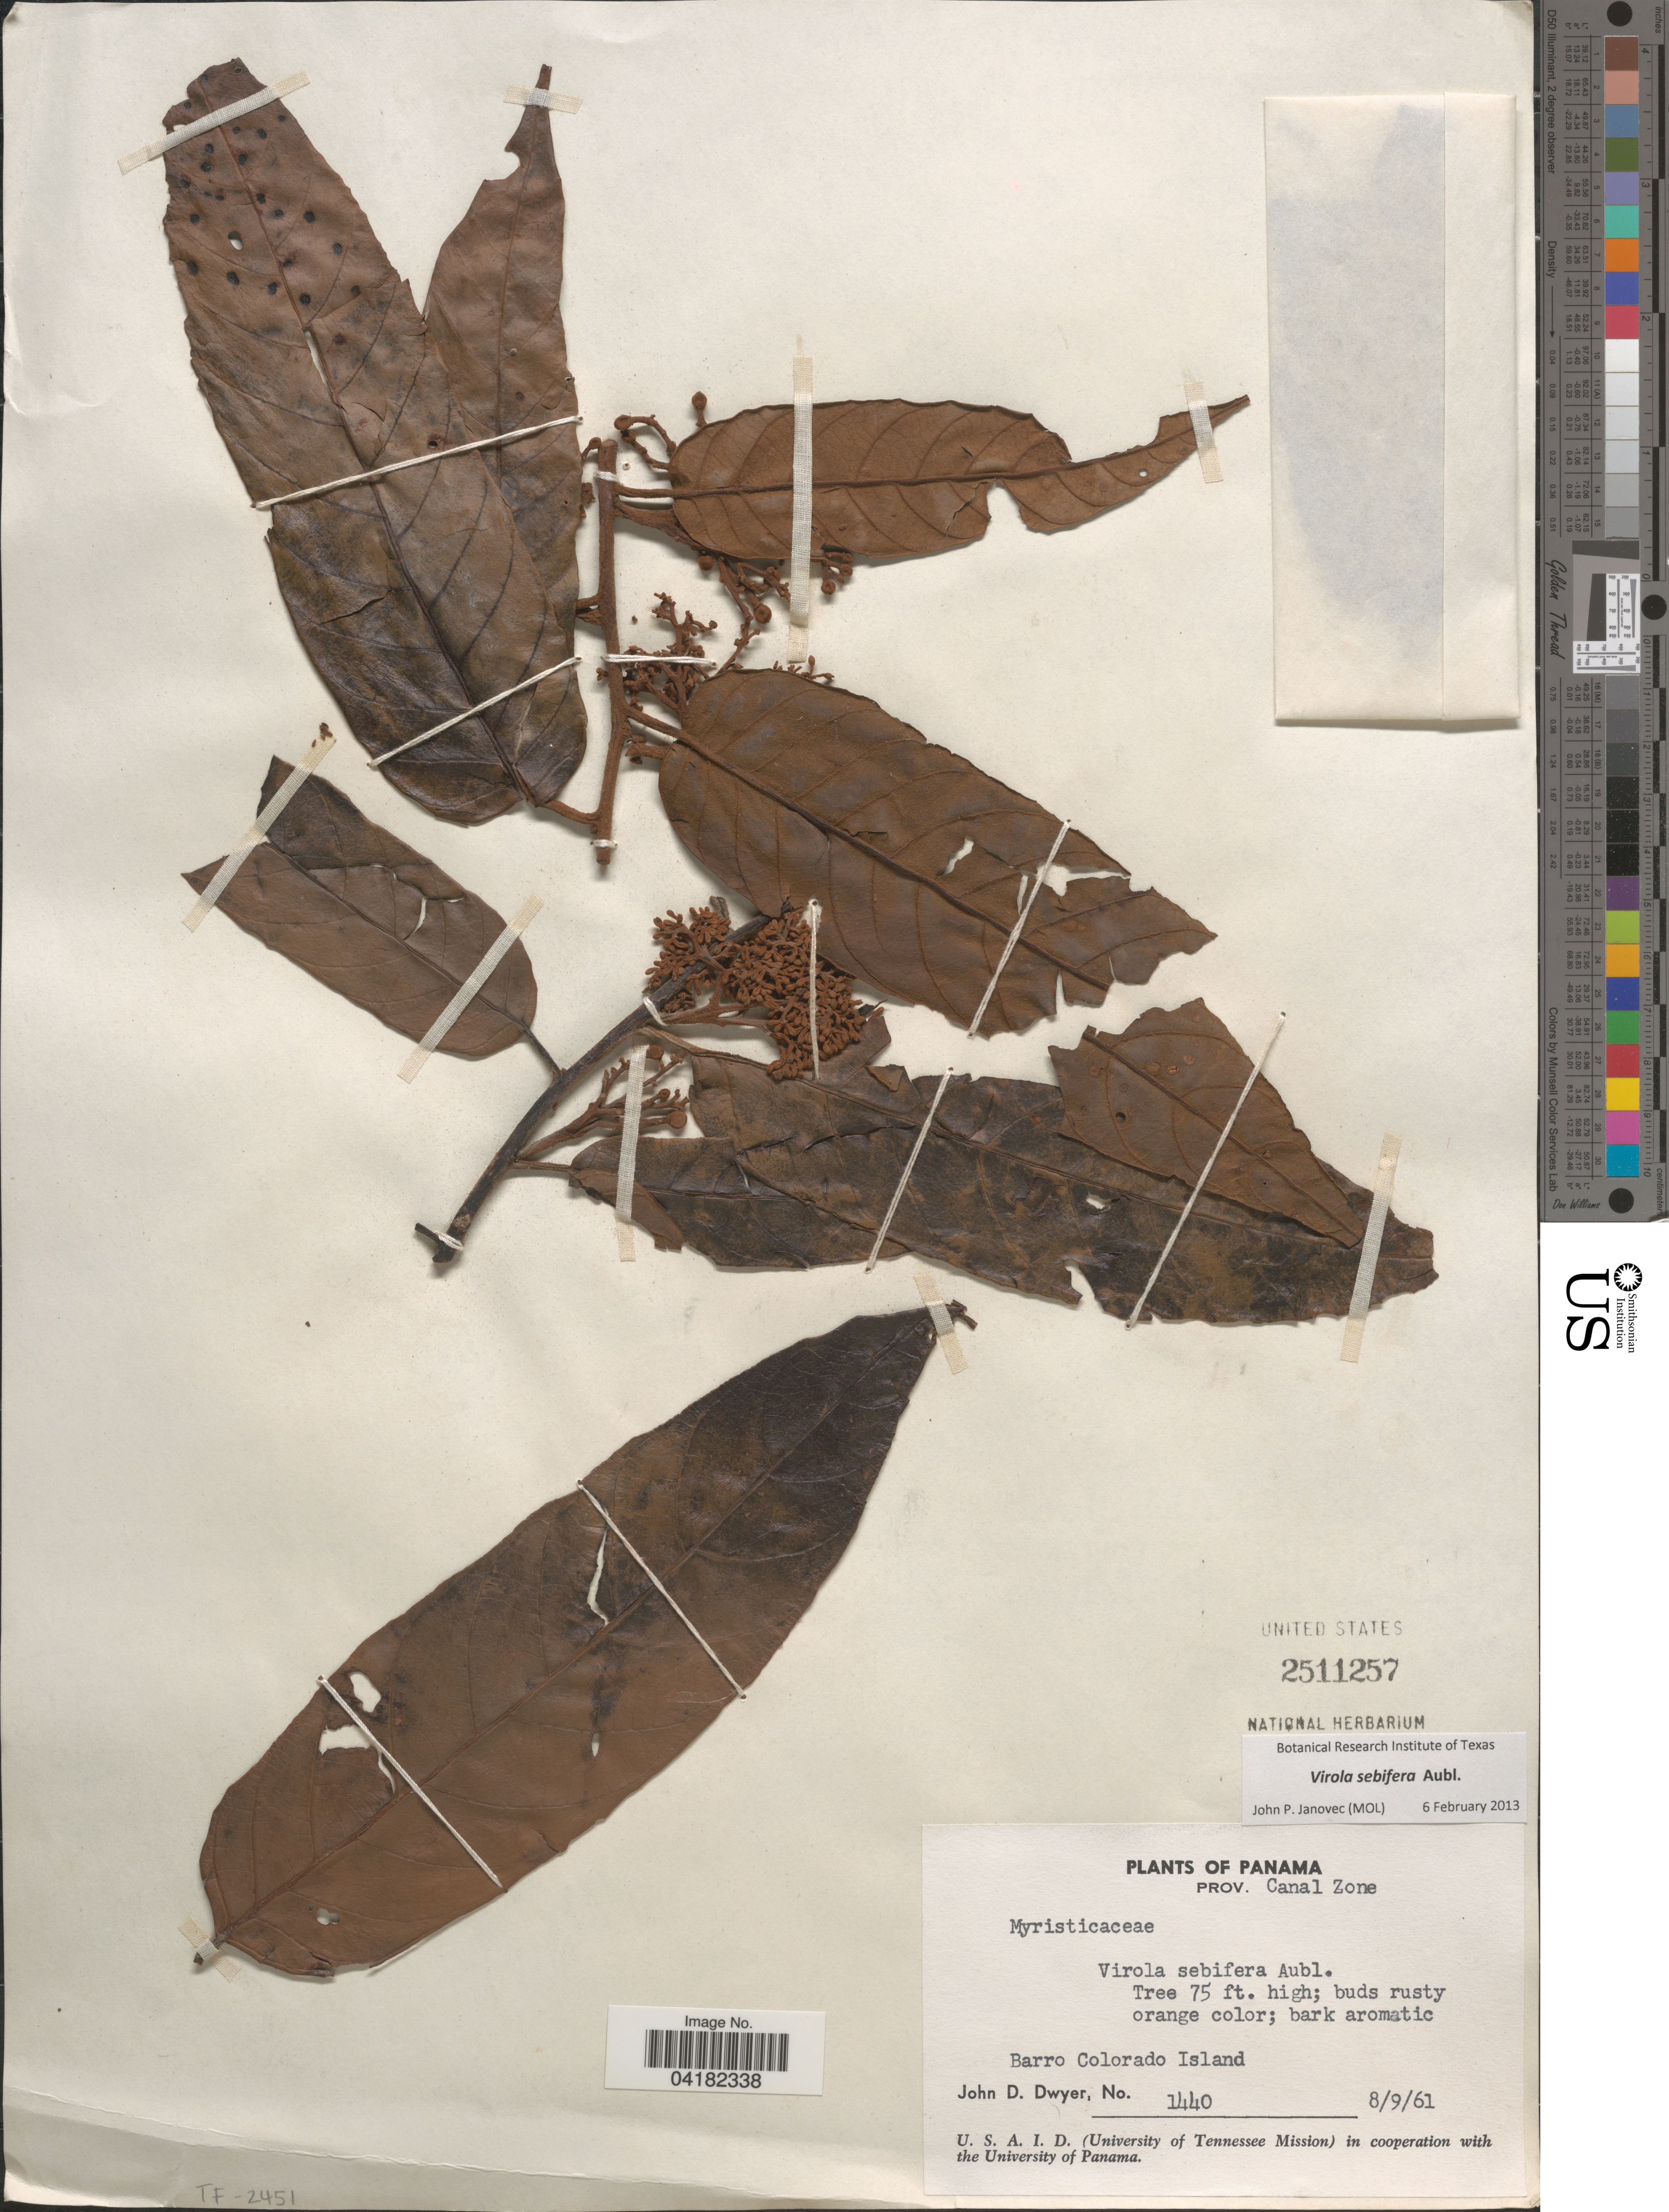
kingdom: Plantae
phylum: Tracheophyta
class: Magnoliopsida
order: Magnoliales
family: Myristicaceae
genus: Virola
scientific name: Virola sebifera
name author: Aubl.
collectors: J. D. Dwyer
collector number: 1440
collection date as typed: Transcribed d/m/y: 8/9/61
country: Panama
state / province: Colón / Panamá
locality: Prov. Canal Zone. Barro Colorado Island.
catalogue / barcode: US 2511257